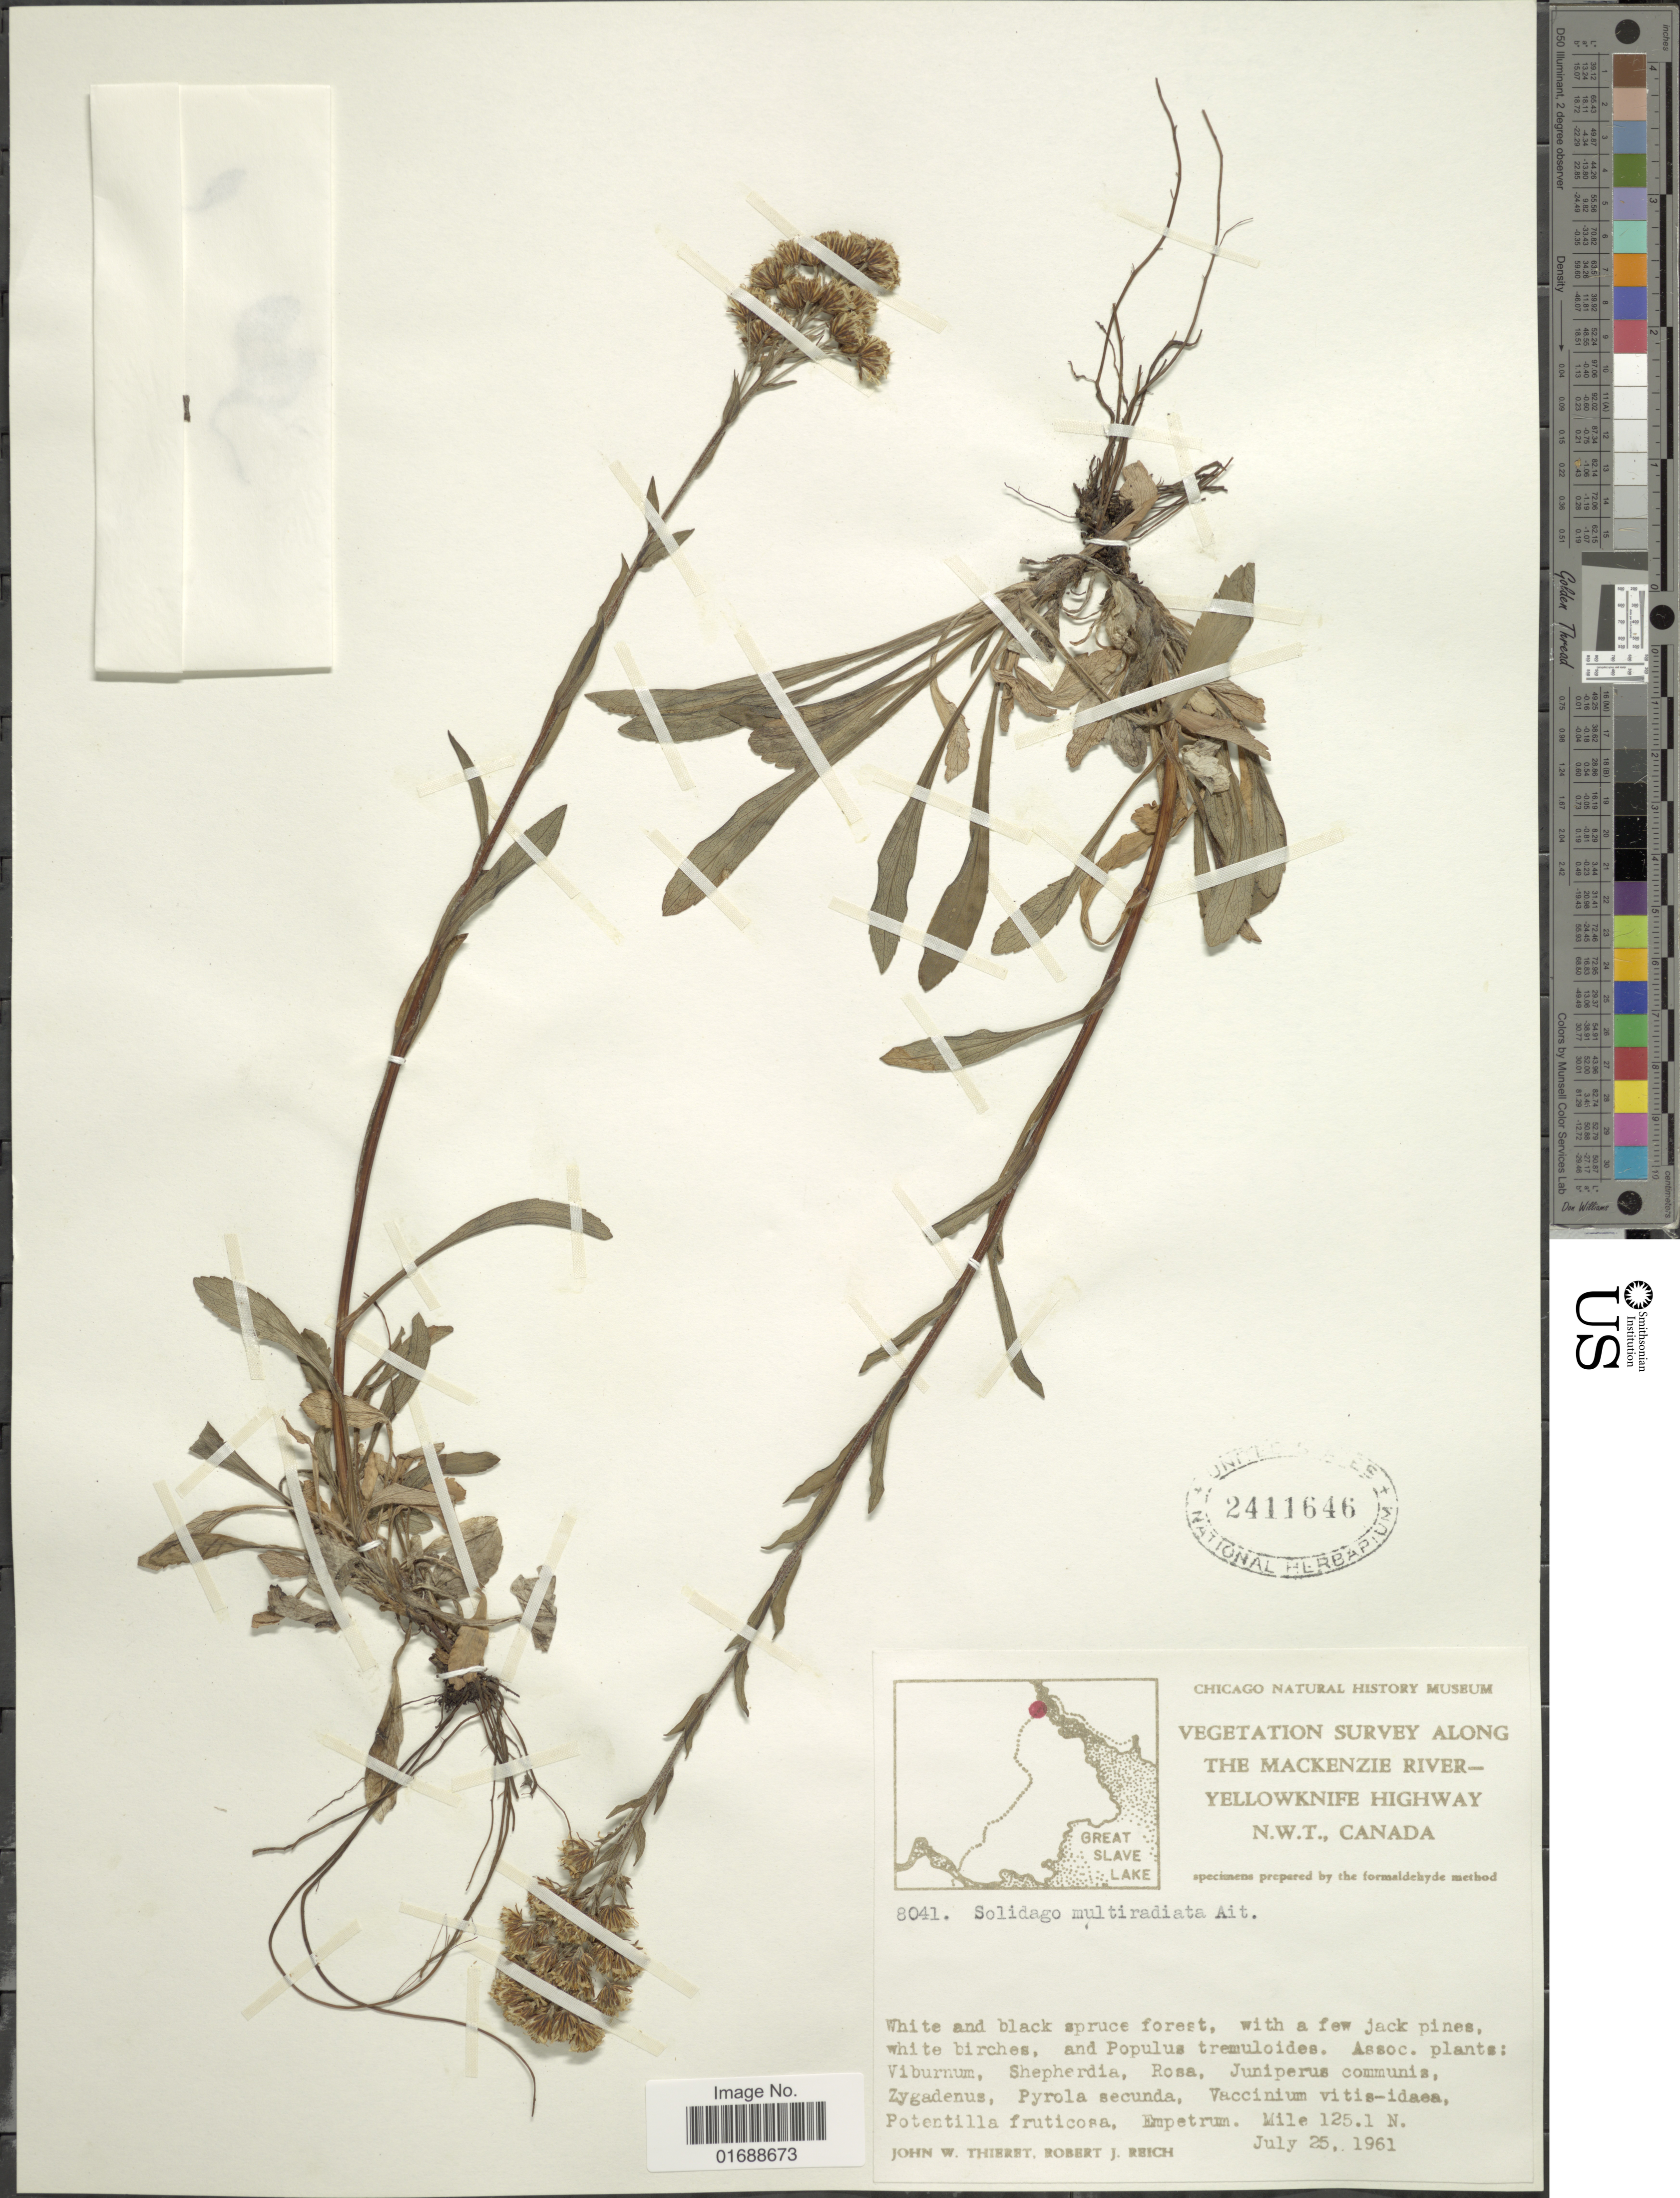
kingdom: Plantae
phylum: Tracheophyta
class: Magnoliopsida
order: Asterales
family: Asteraceae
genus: Solidago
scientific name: Solidago multiradiata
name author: Aiton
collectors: J. W. Thieret & R. Reich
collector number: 8041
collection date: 1961-07-25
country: Canada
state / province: Northwest Territories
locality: The Mackenzie River-Yellowknife Highway N.W.T., Mile 125.1 N.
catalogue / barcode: US 2411646